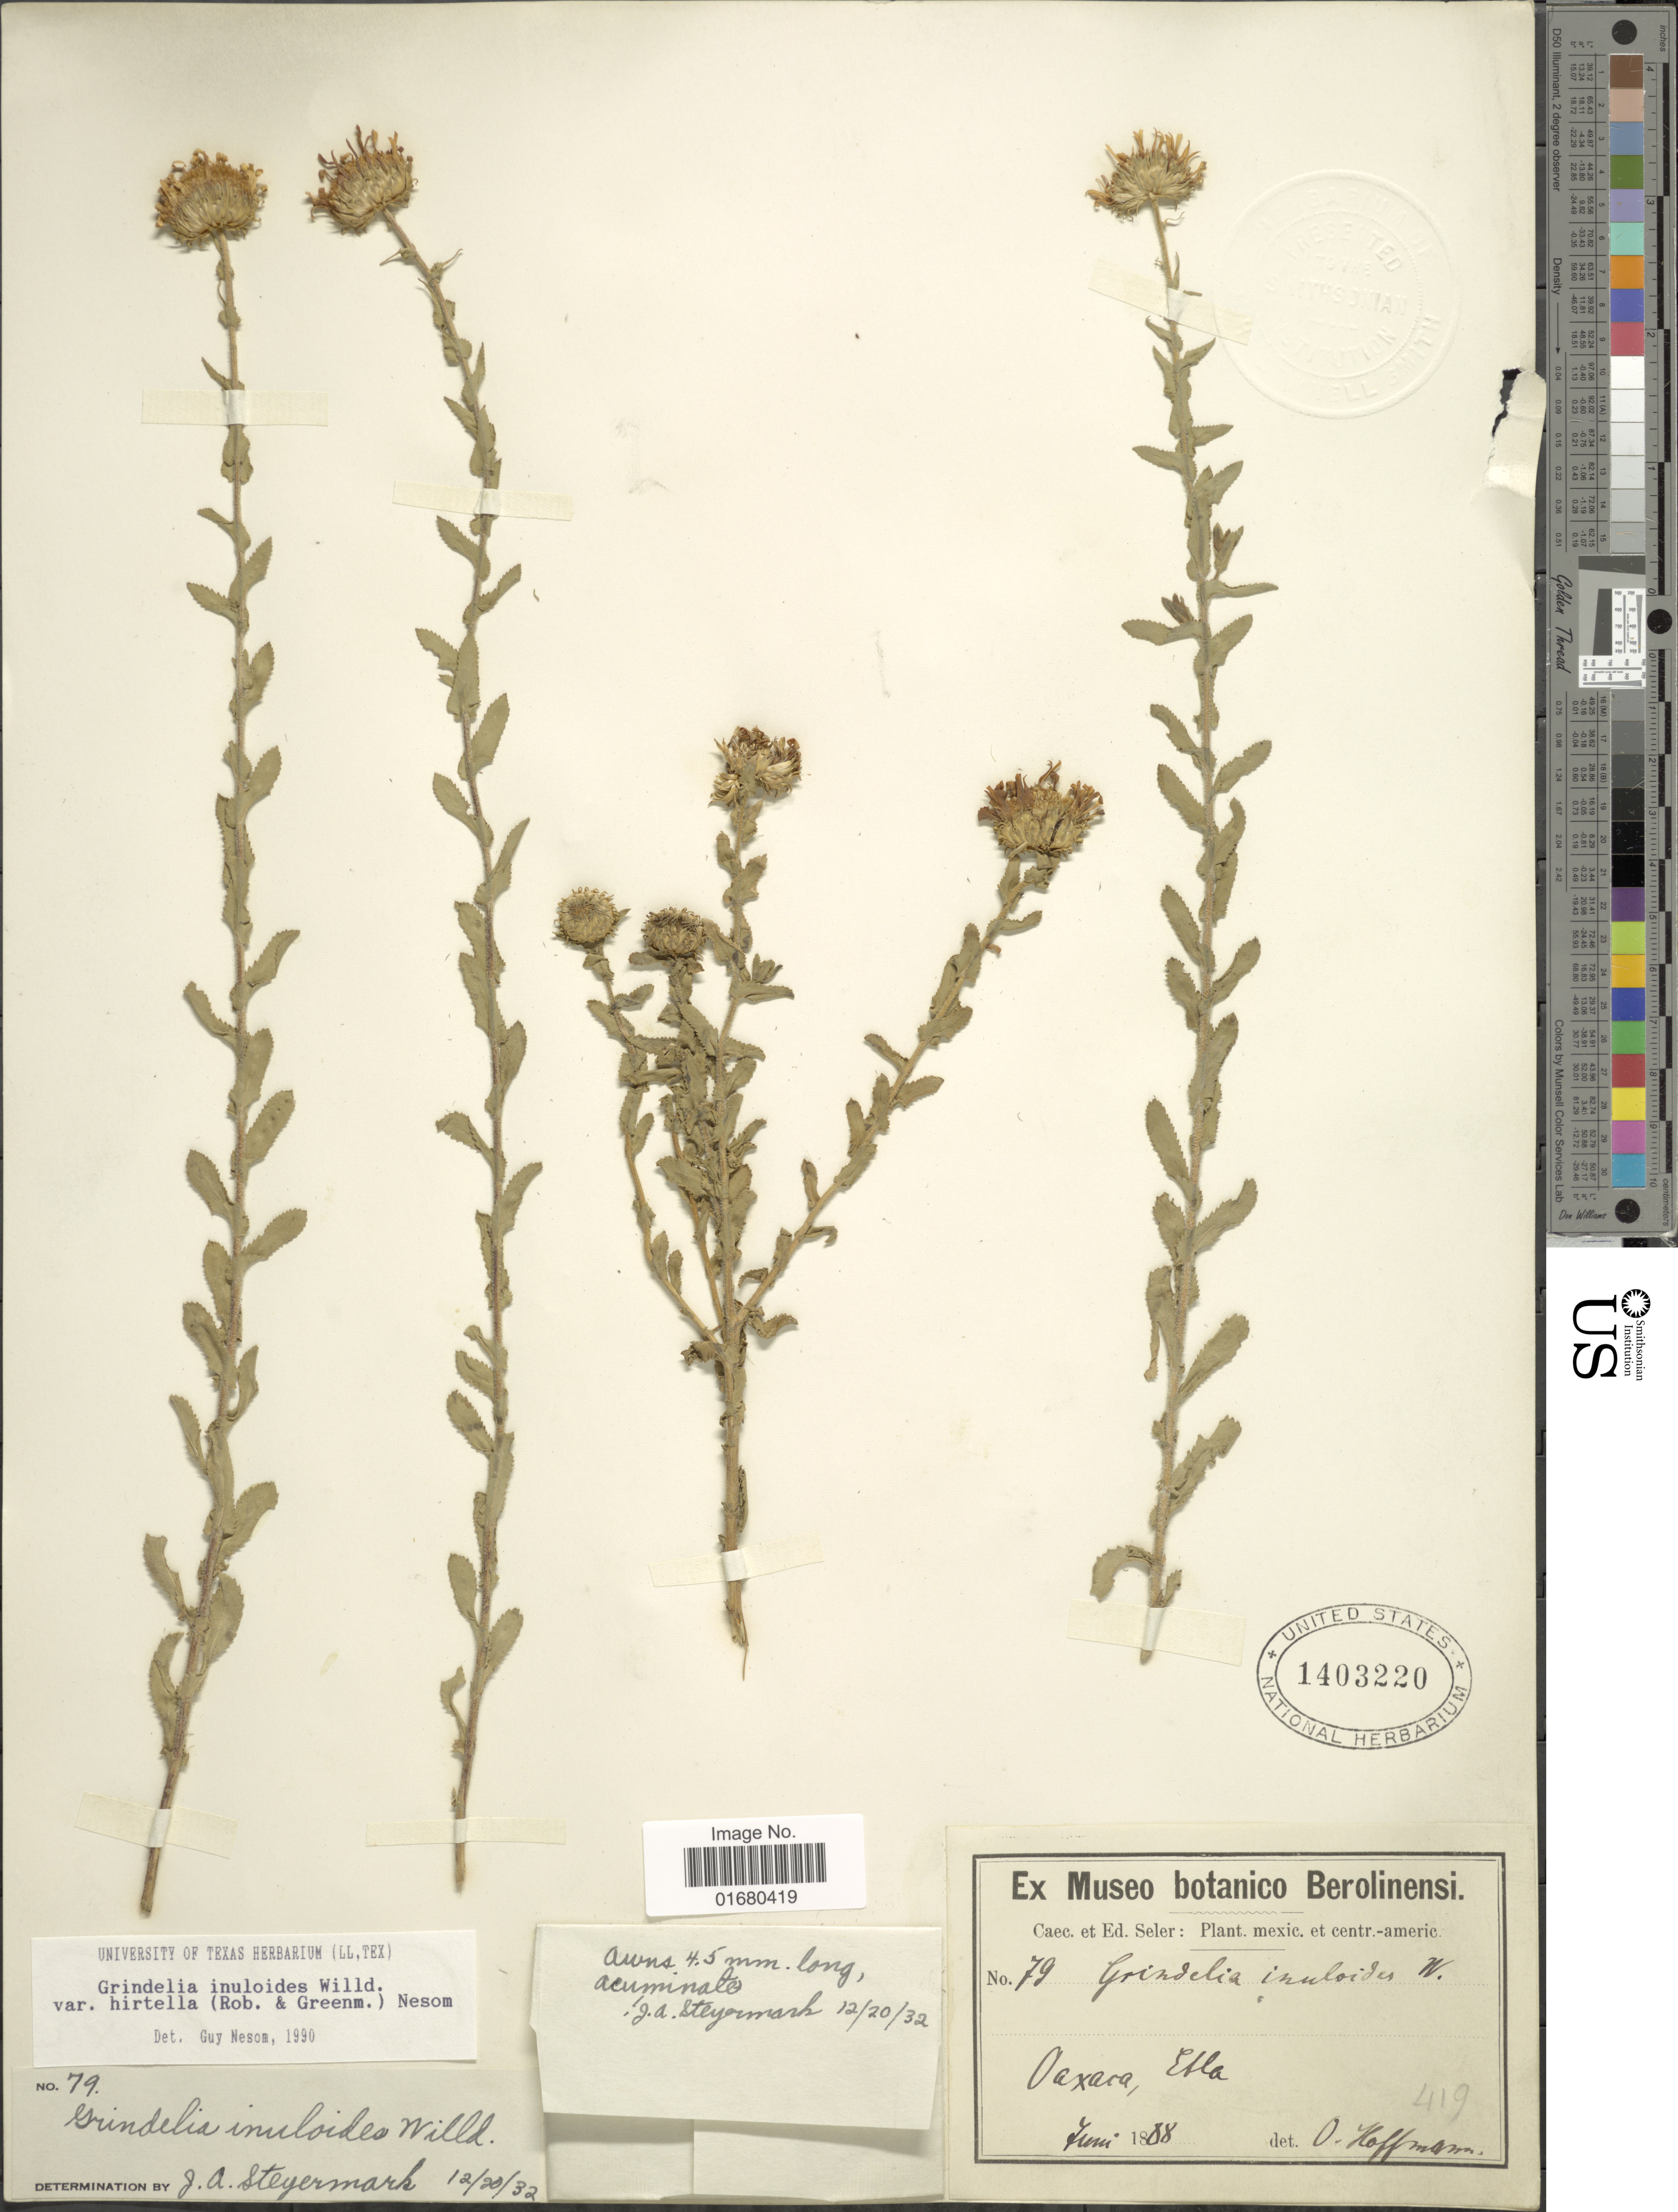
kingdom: Plantae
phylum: Tracheophyta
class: Magnoliopsida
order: Asterales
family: Asteraceae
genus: Grindelia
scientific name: Grindelia inuloides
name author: Willd.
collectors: C. Seler & E. F. Geiseler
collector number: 79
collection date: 1888-06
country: Mexico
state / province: Oaxaca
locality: Etla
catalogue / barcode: US 1403220